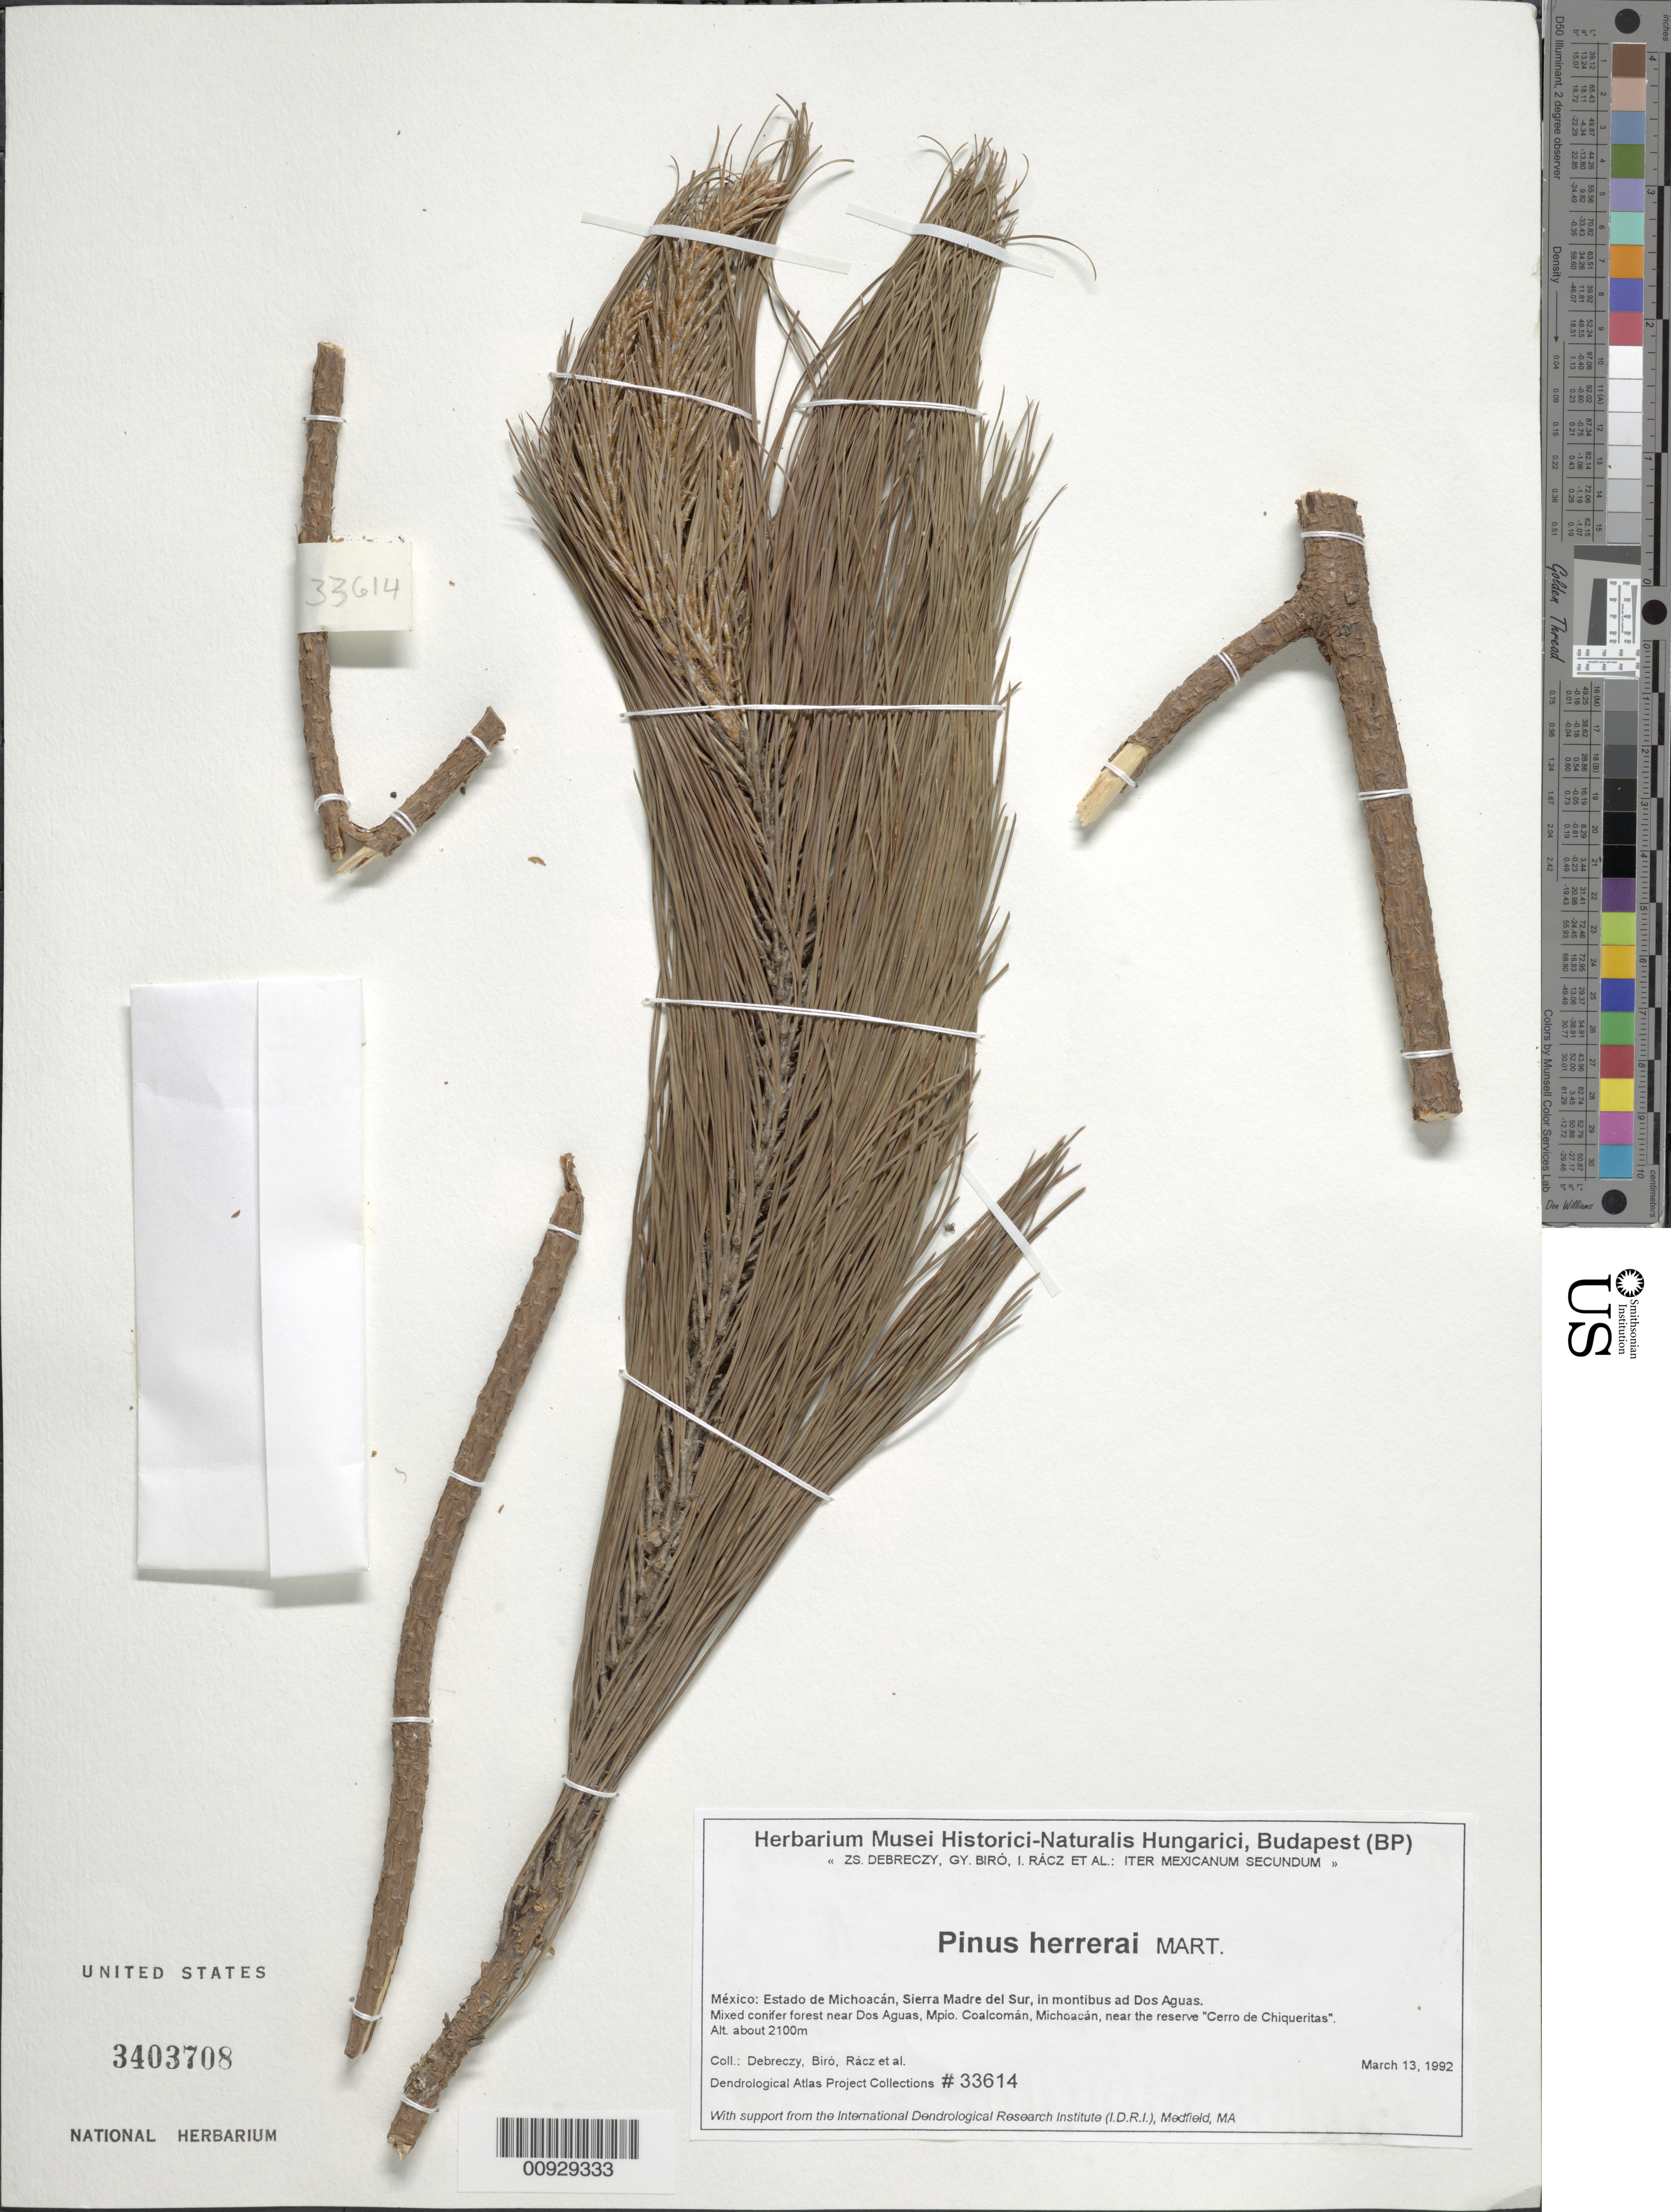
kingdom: Plantae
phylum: Tracheophyta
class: Pinopsida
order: Pinales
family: Pinaceae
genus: Pinus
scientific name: Pinus herrerae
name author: Martínez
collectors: Z. Debreczy, G. Biro, I. Rácz & et al.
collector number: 33614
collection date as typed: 13 Mar 1992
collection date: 1992-03-13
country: Mexico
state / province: Michoacán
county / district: Coalcomán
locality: Near Dos Aguas, near the reserve "Cerro de Chiqueritas".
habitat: Mixed conifer forest.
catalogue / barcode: US 3403708